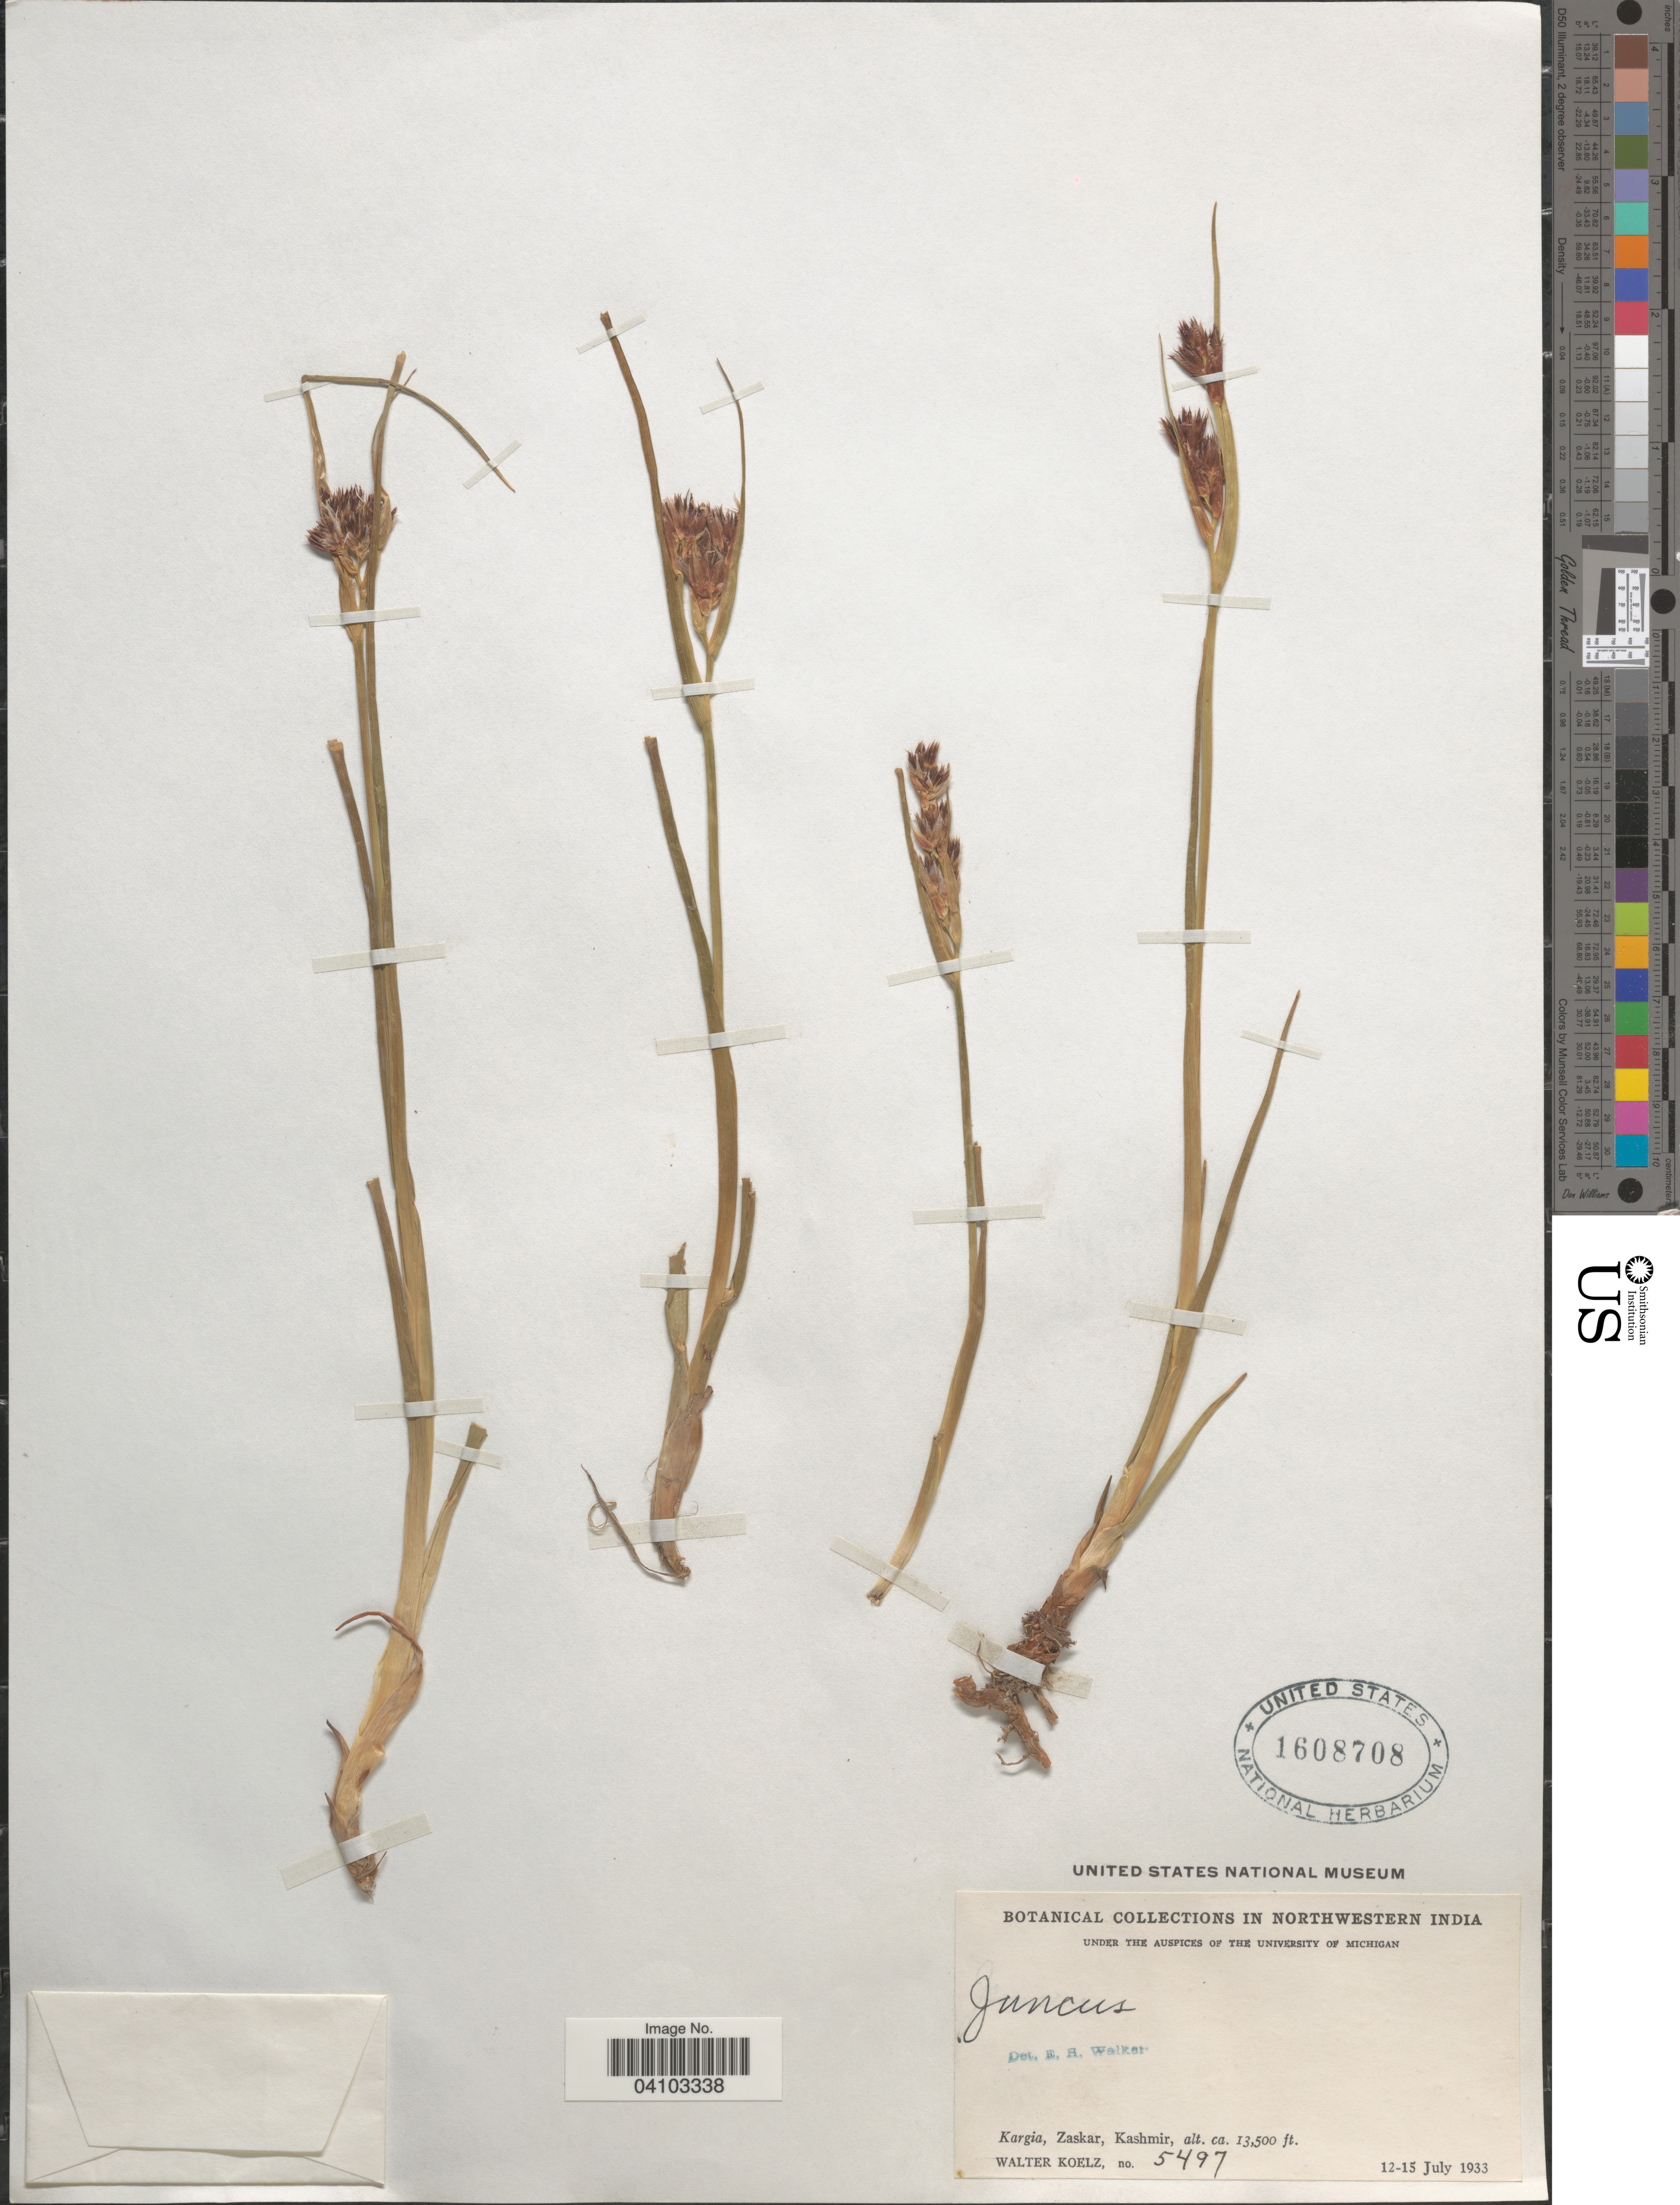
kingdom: Plantae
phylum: Tracheophyta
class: Liliopsida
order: Poales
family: Juncaceae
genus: Juncus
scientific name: Juncus sp.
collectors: W. N. Koelz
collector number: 5497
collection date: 1933-07-12/1933-07-15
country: India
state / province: Jammu and Kashmir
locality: In northwestern India. Kargia, Zaskar, Kashmir.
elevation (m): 4115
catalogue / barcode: US 1608708